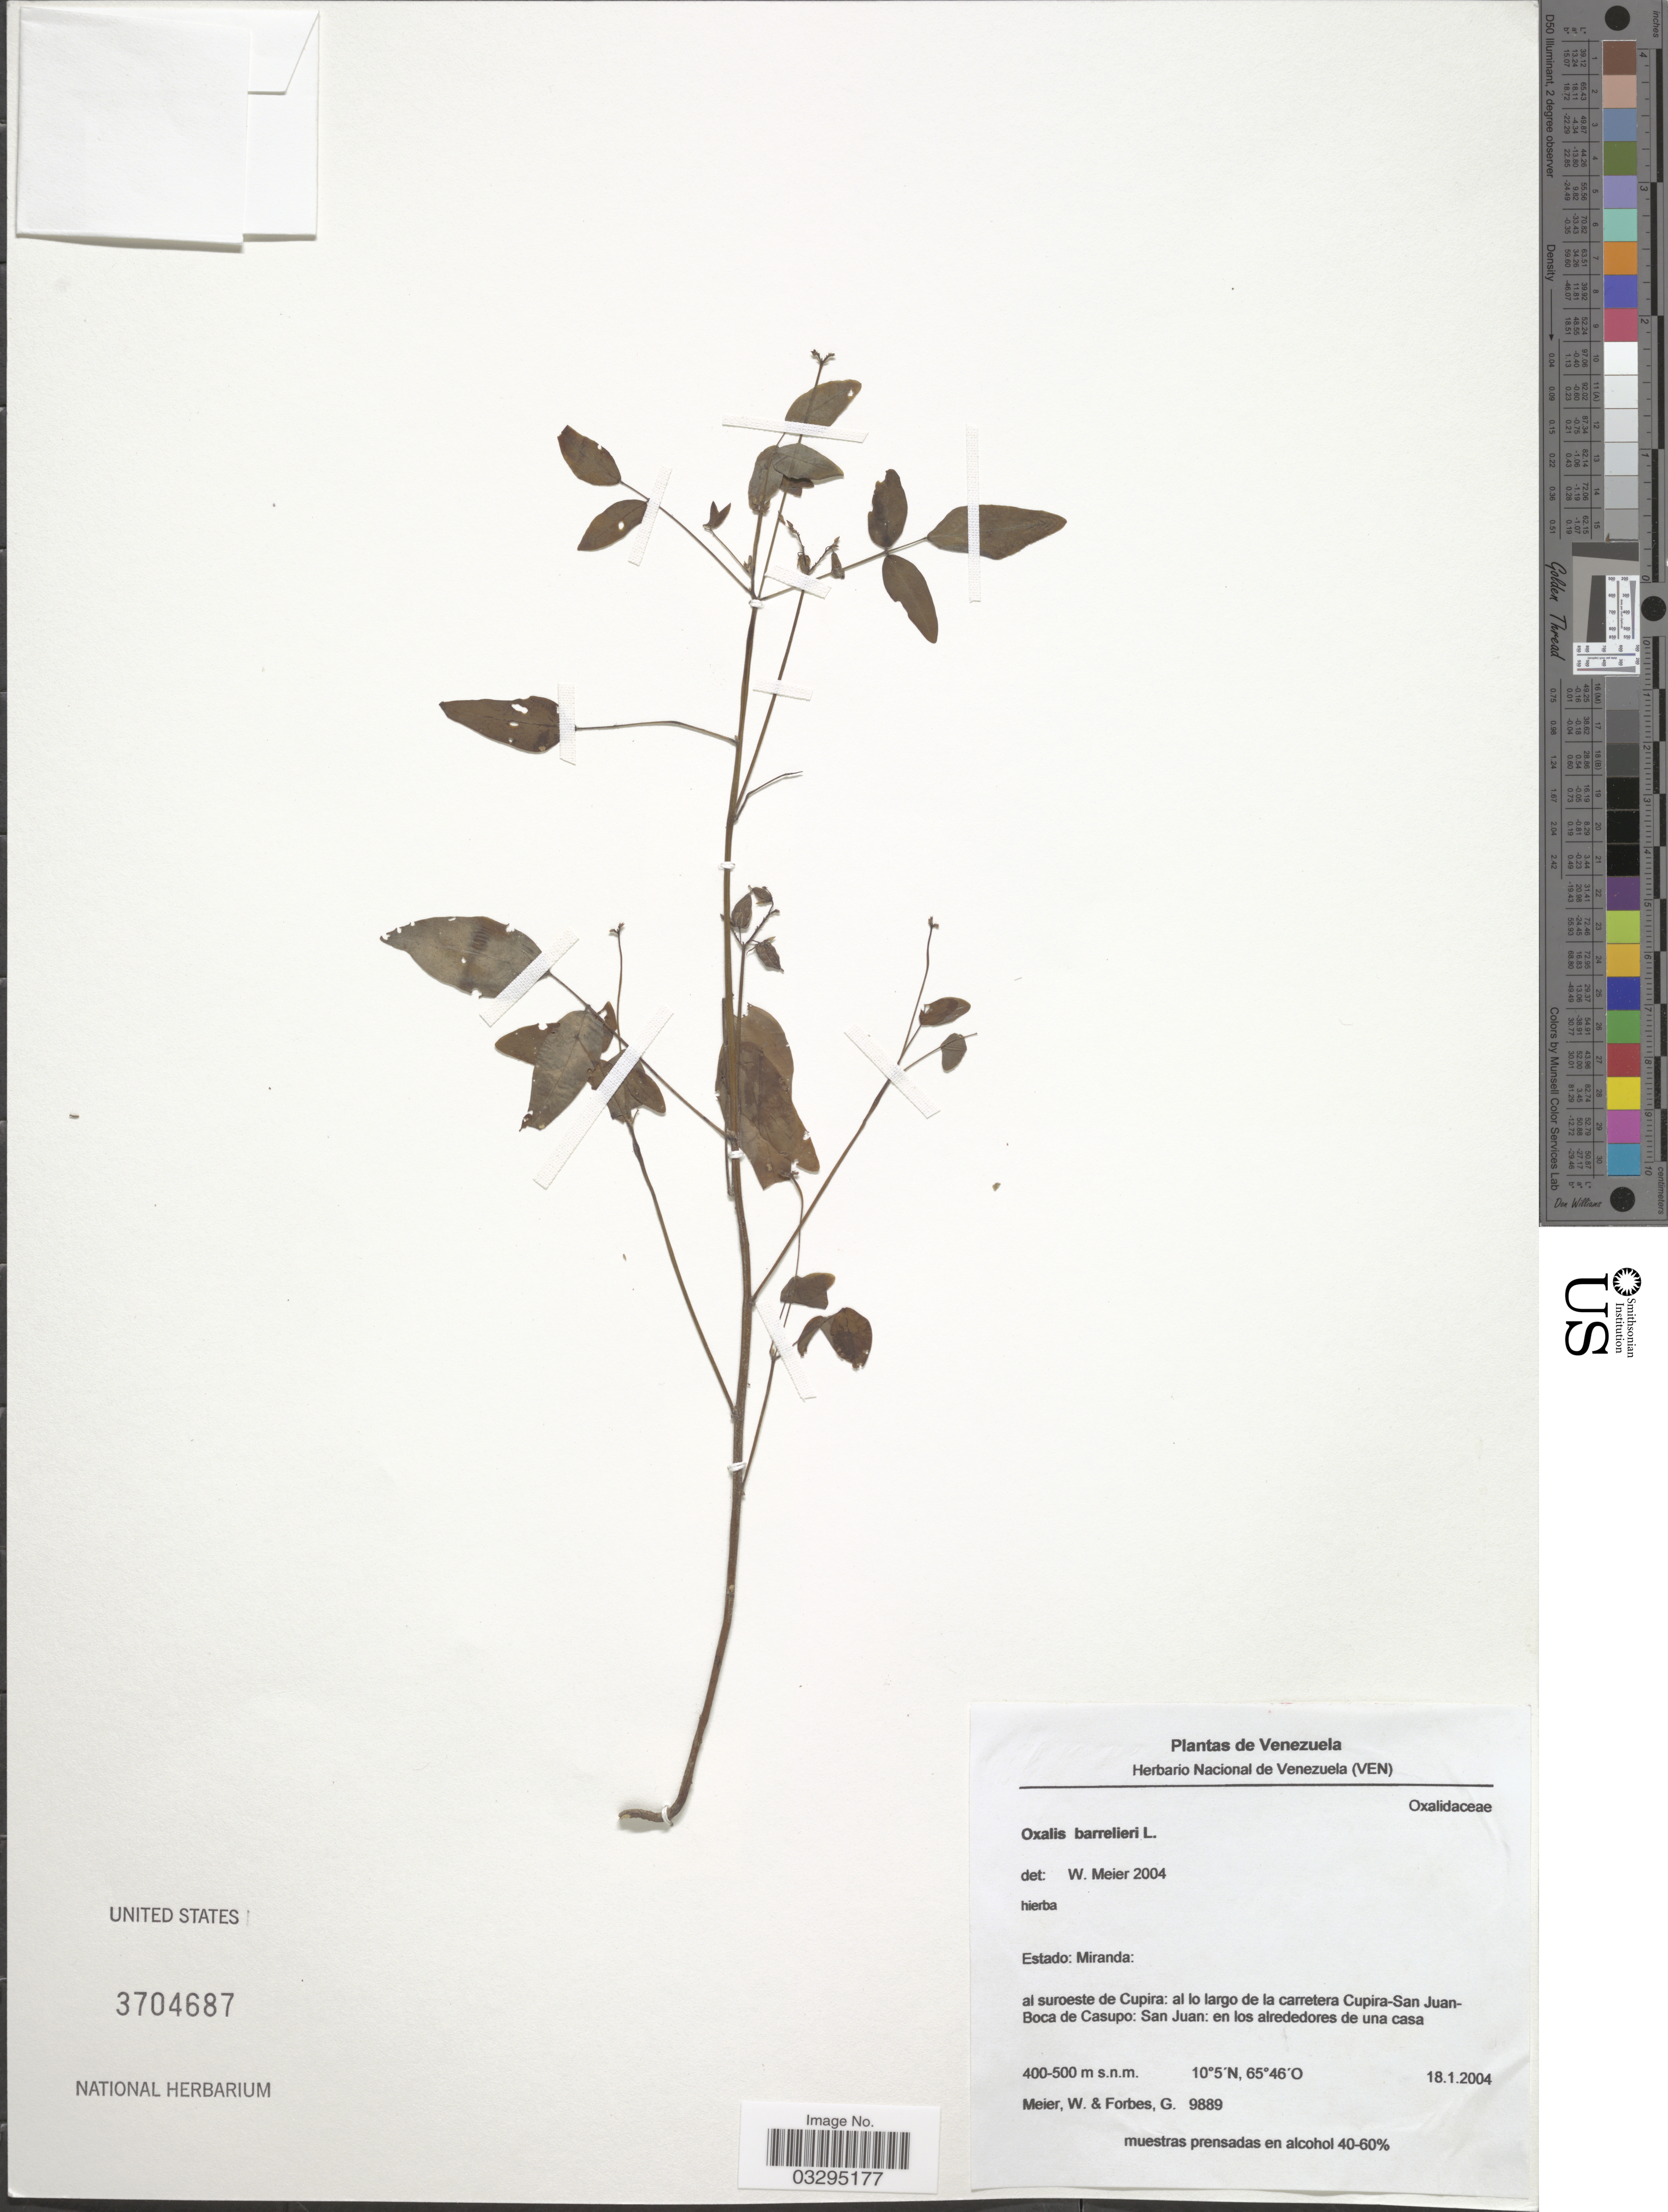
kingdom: Plantae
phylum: Tracheophyta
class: Magnoliopsida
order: Oxalidales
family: Oxalidaceae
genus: Oxalis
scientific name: Oxalis barrelieri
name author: L.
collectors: W. Meier & G. Forbes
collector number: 9889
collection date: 2004-01-18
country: Venezuela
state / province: Miranda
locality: Estado: Miranda: al suroeste de Cupira: al lo largo de la carretera Cupira-San Juan-Boca de Casupo: San Juan.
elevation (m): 400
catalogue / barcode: US 3704687